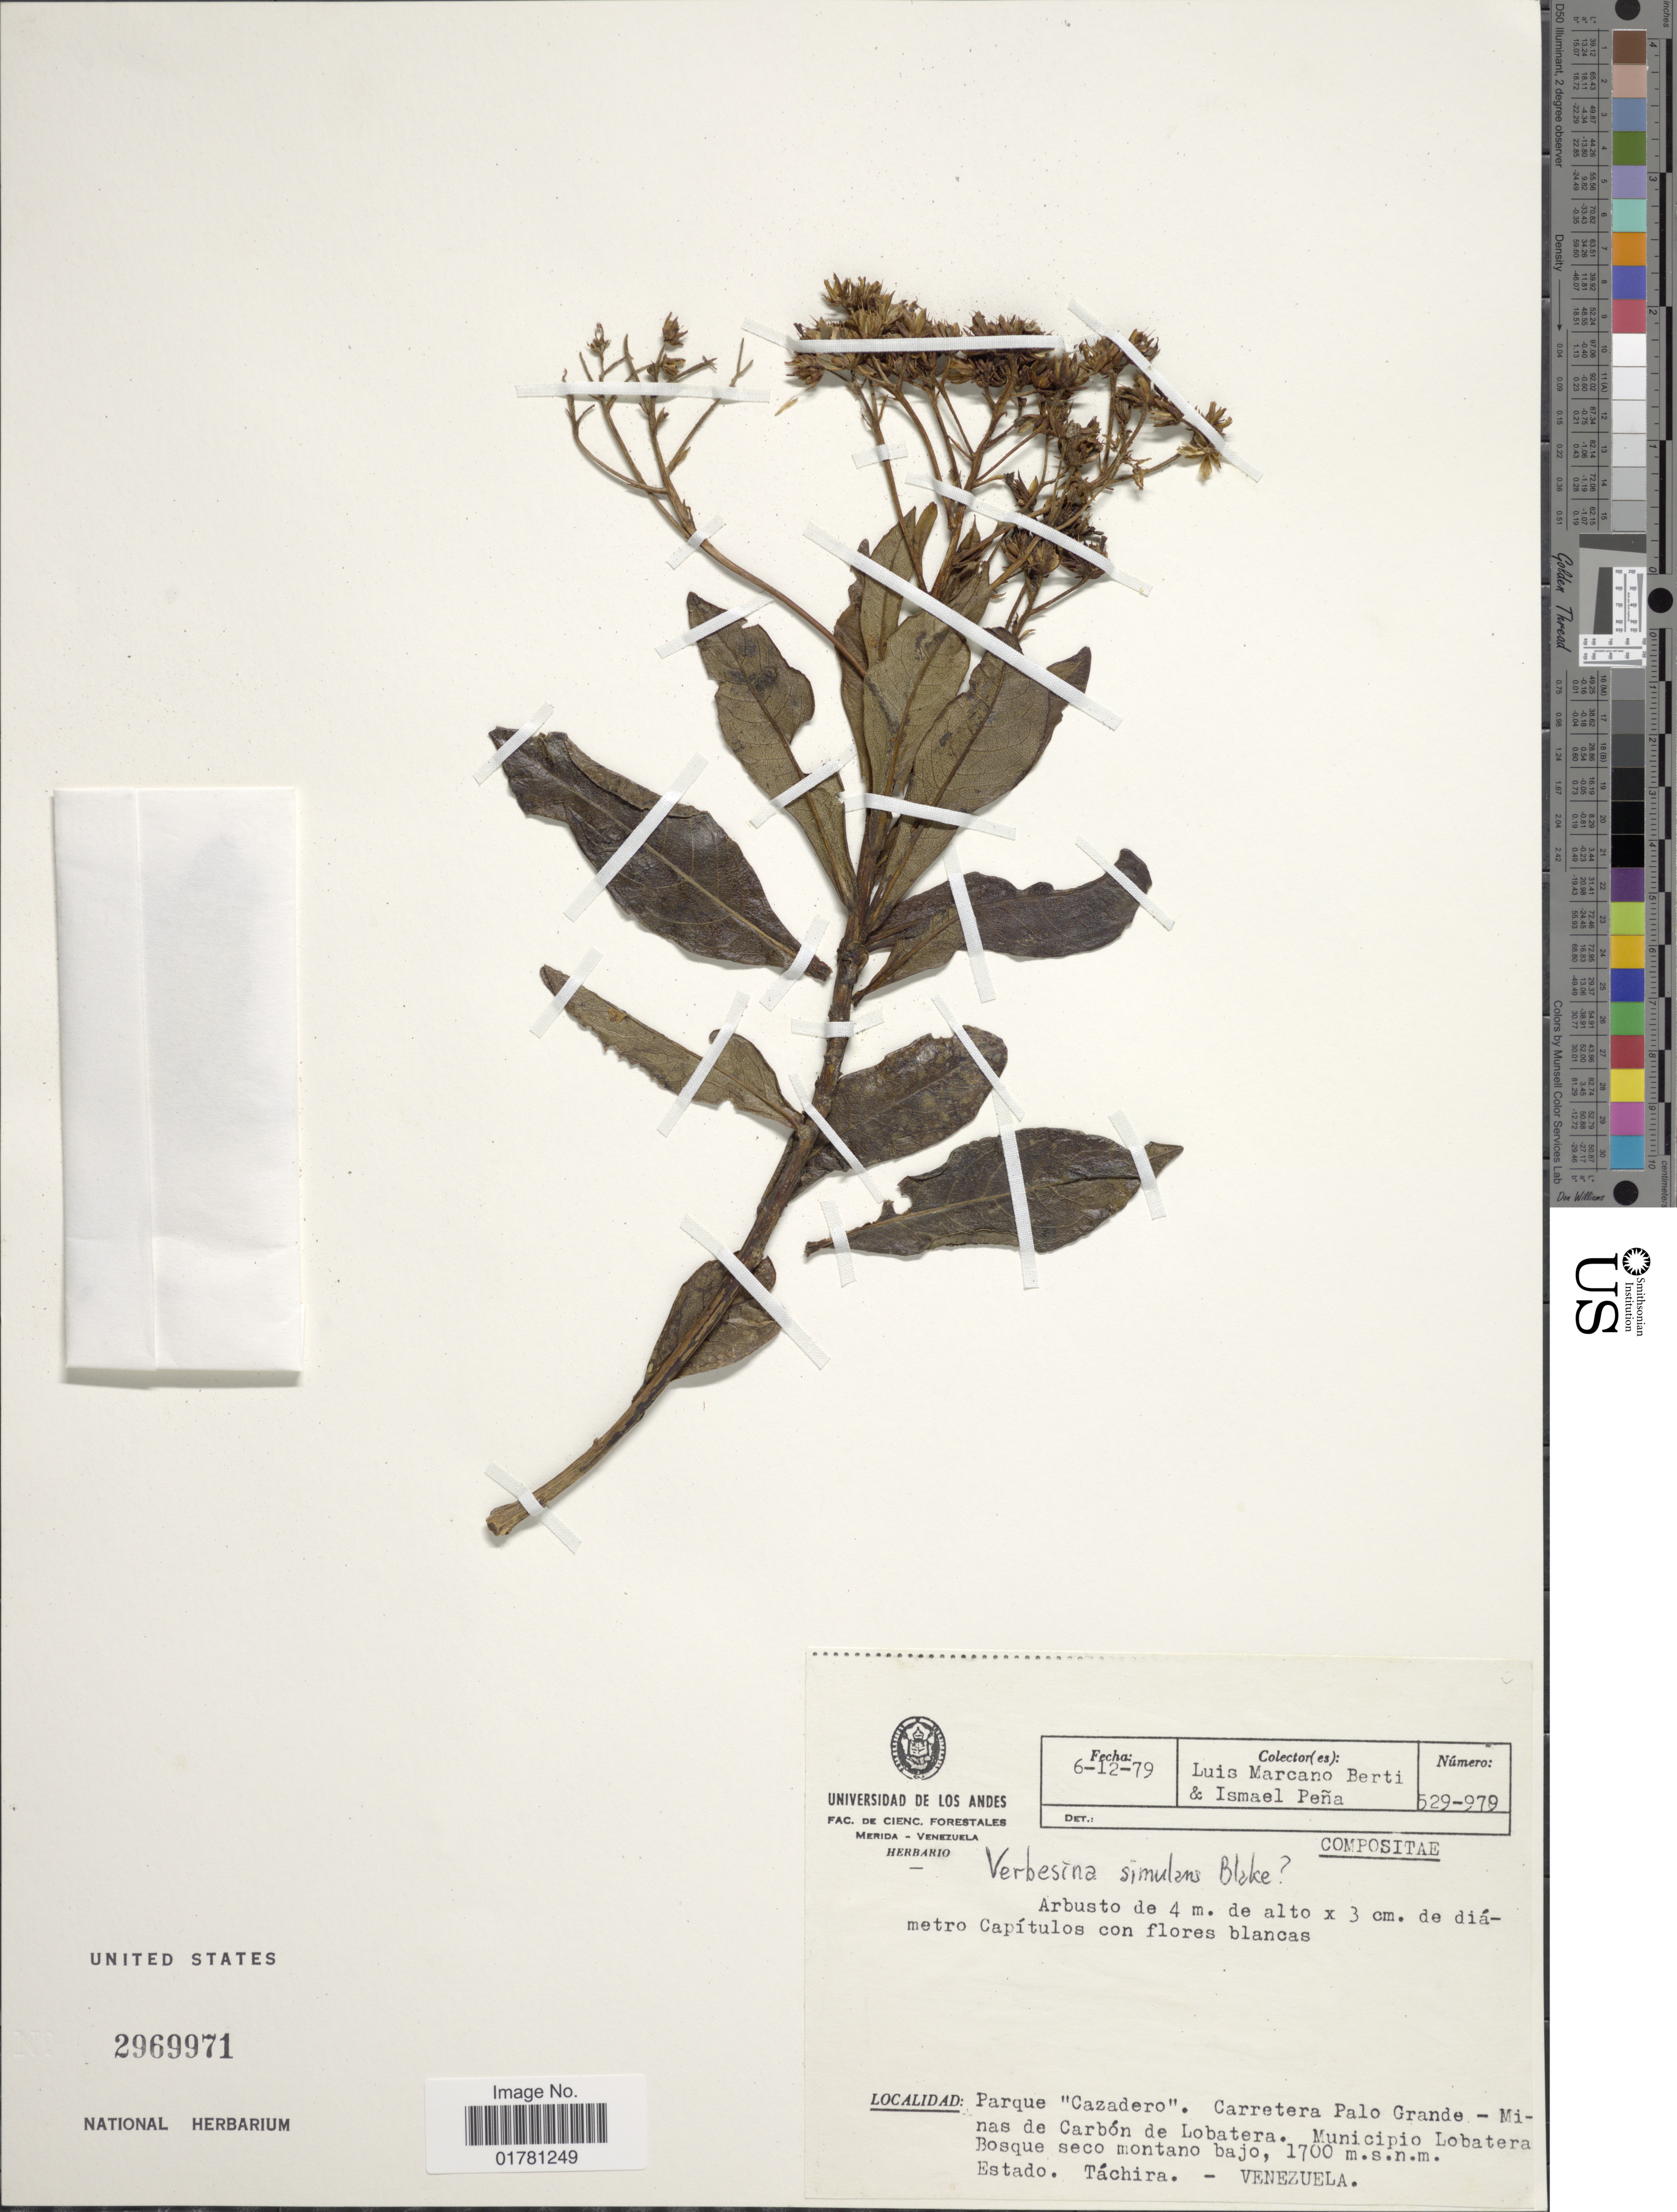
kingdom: Plantae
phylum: Tracheophyta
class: Magnoliopsida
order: Asterales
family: Asteraceae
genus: Verbesina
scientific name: Verbesina simulans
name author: S.F. Blake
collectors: L. Marcano-Berti & I. Pena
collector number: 529-797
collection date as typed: Transcribed d/m/y: 6/12/79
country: Venezuela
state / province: Tachira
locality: Parque 'Cazadero'. Carretera Palo Grande - Minas de Carbón de Lobatera. Municipio Lobatero Bosque seco montano bajo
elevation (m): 1700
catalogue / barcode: US 2969971